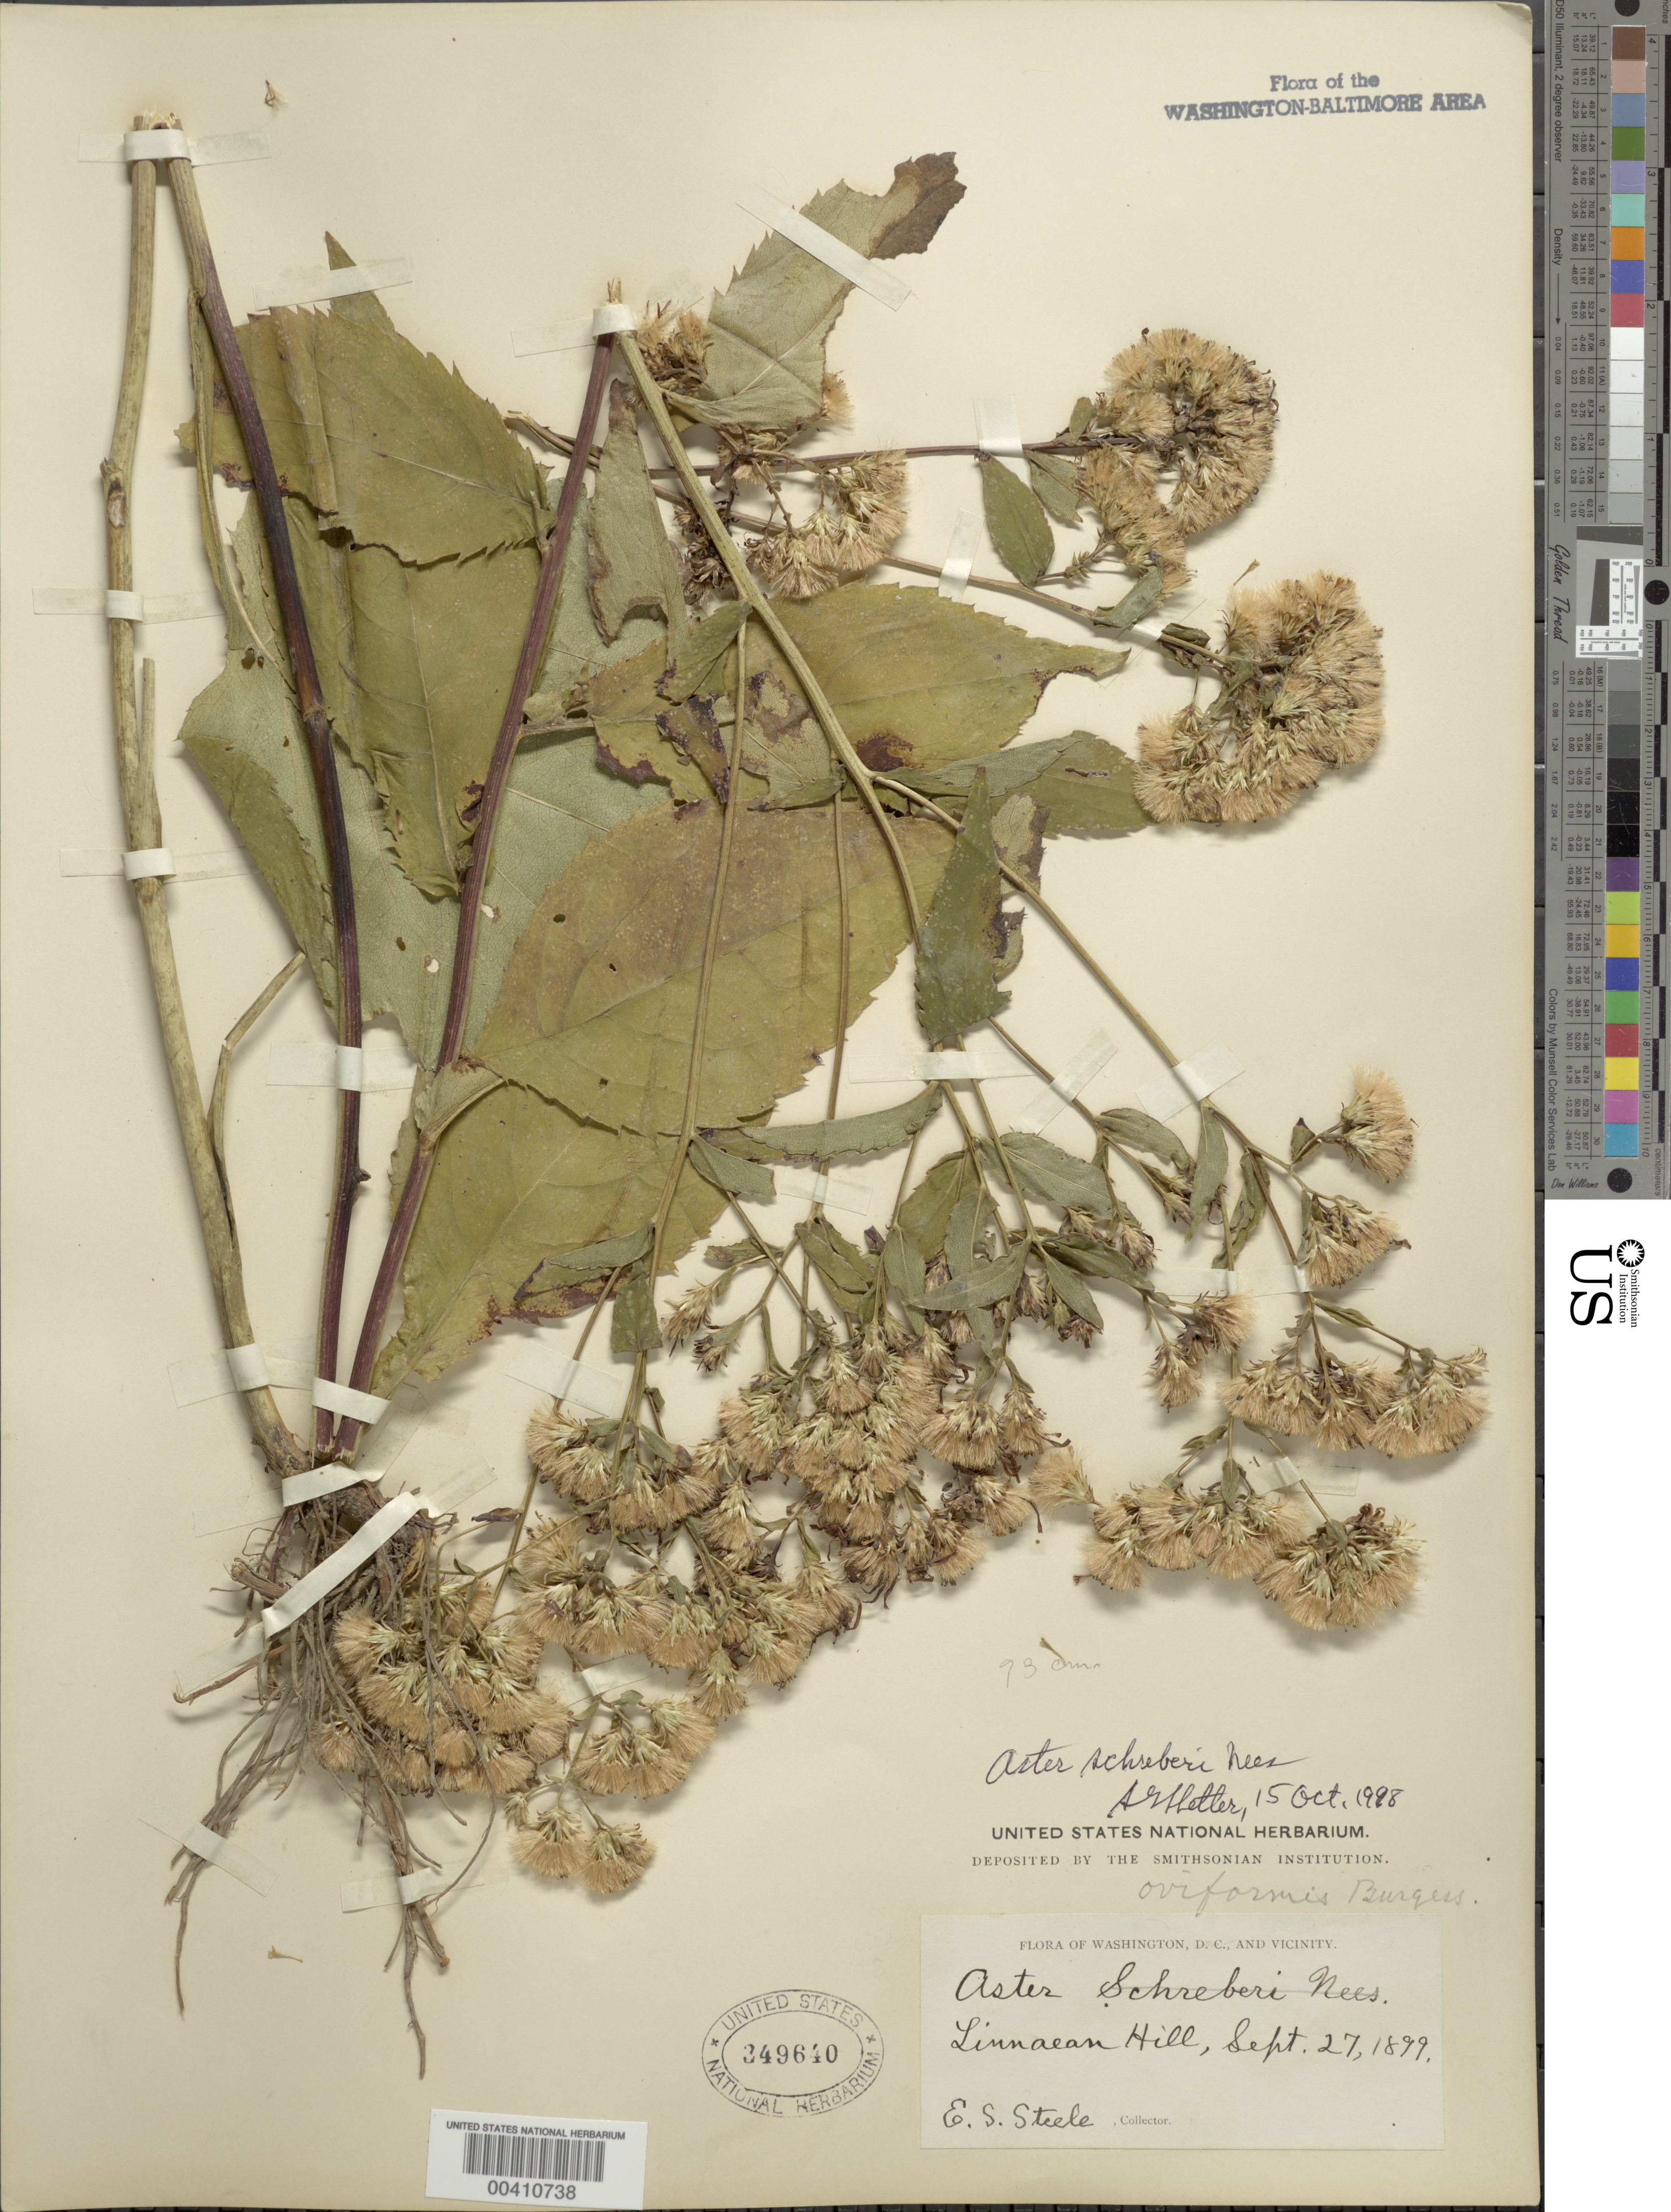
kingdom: Plantae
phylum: Tracheophyta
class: Magnoliopsida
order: Asterales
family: Asteraceae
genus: Eurybia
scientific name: Eurybia schreberi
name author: (Nees) Nees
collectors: E. Steele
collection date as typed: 27 Sep 1899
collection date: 1899-09-27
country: United States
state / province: District of Columbia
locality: Linnaean Hill Rock Creek Park & vicinity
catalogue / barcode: US 349640